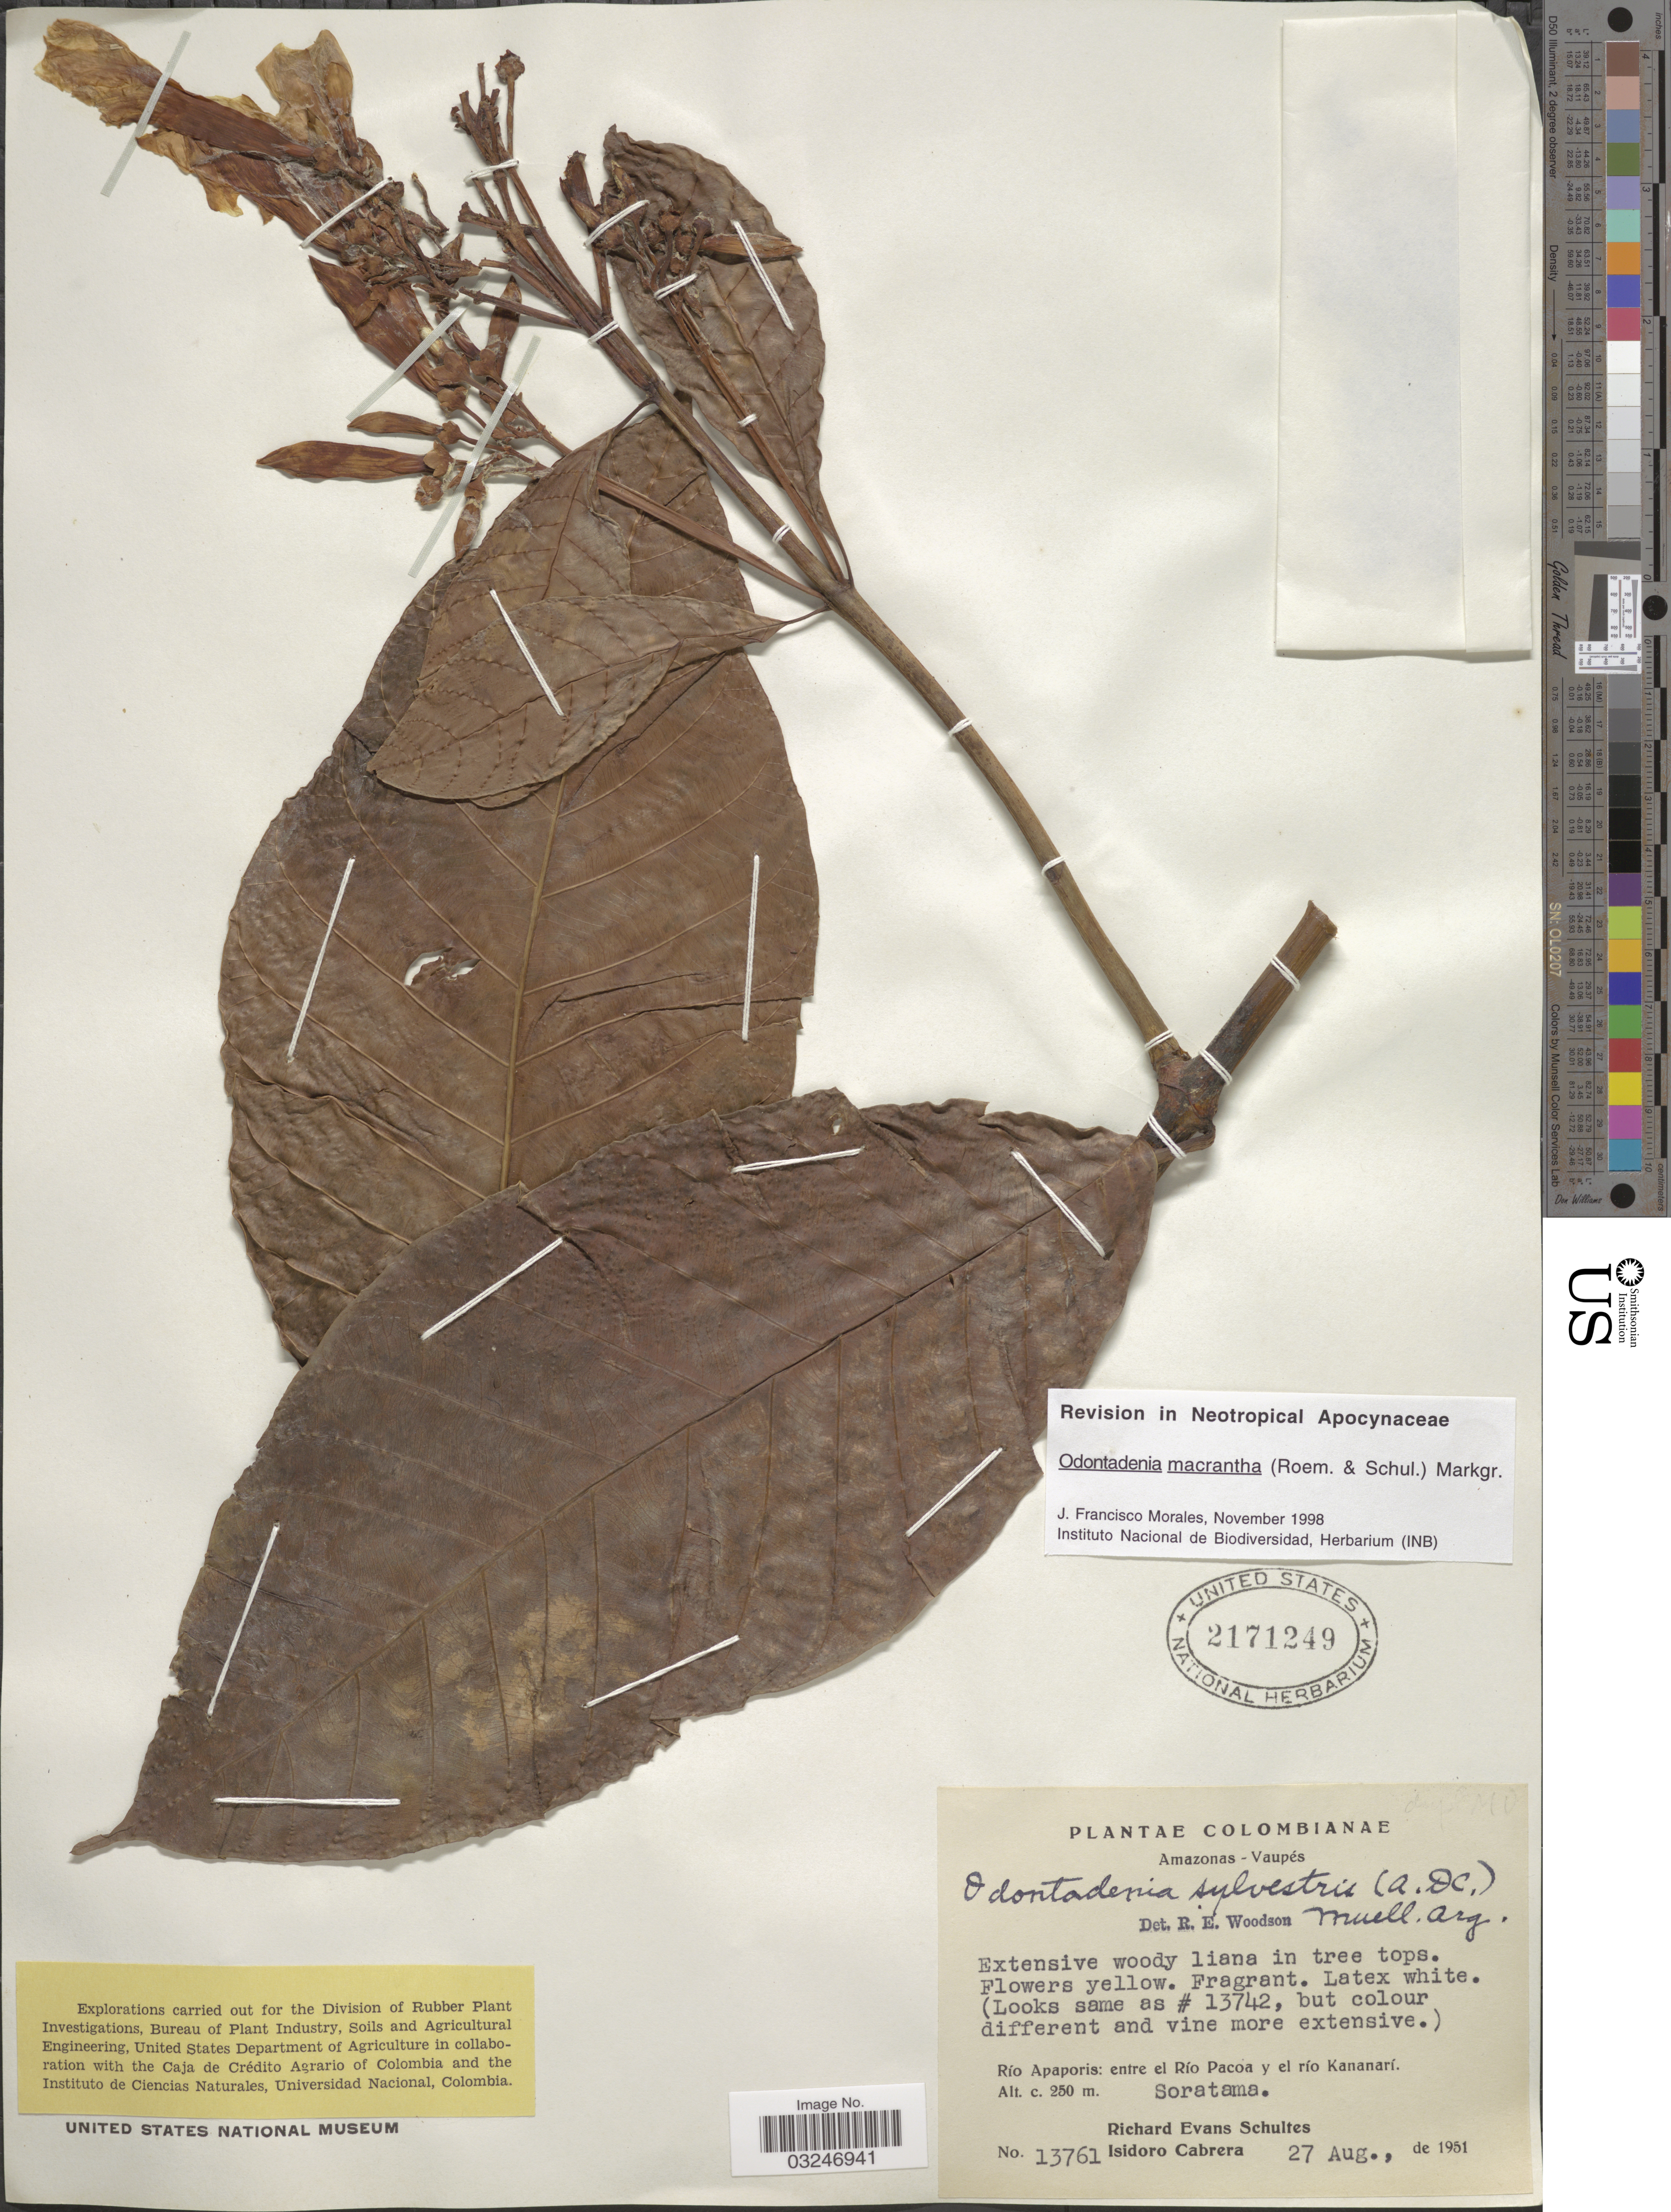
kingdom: Plantae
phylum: Tracheophyta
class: Magnoliopsida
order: Gentianales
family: Apocynaceae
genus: Odontadenia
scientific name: Odontadenia macrantha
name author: (Roem. & Schult.) Markgr.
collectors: R. E. Schultes & I. Cabrera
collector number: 13761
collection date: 1951-08-27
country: Colombia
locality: Amazonas-Vaupés. Río Apaporis: entre el Río Pacoa y el río Kananarí. Soratama.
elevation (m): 250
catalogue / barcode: US 2171249